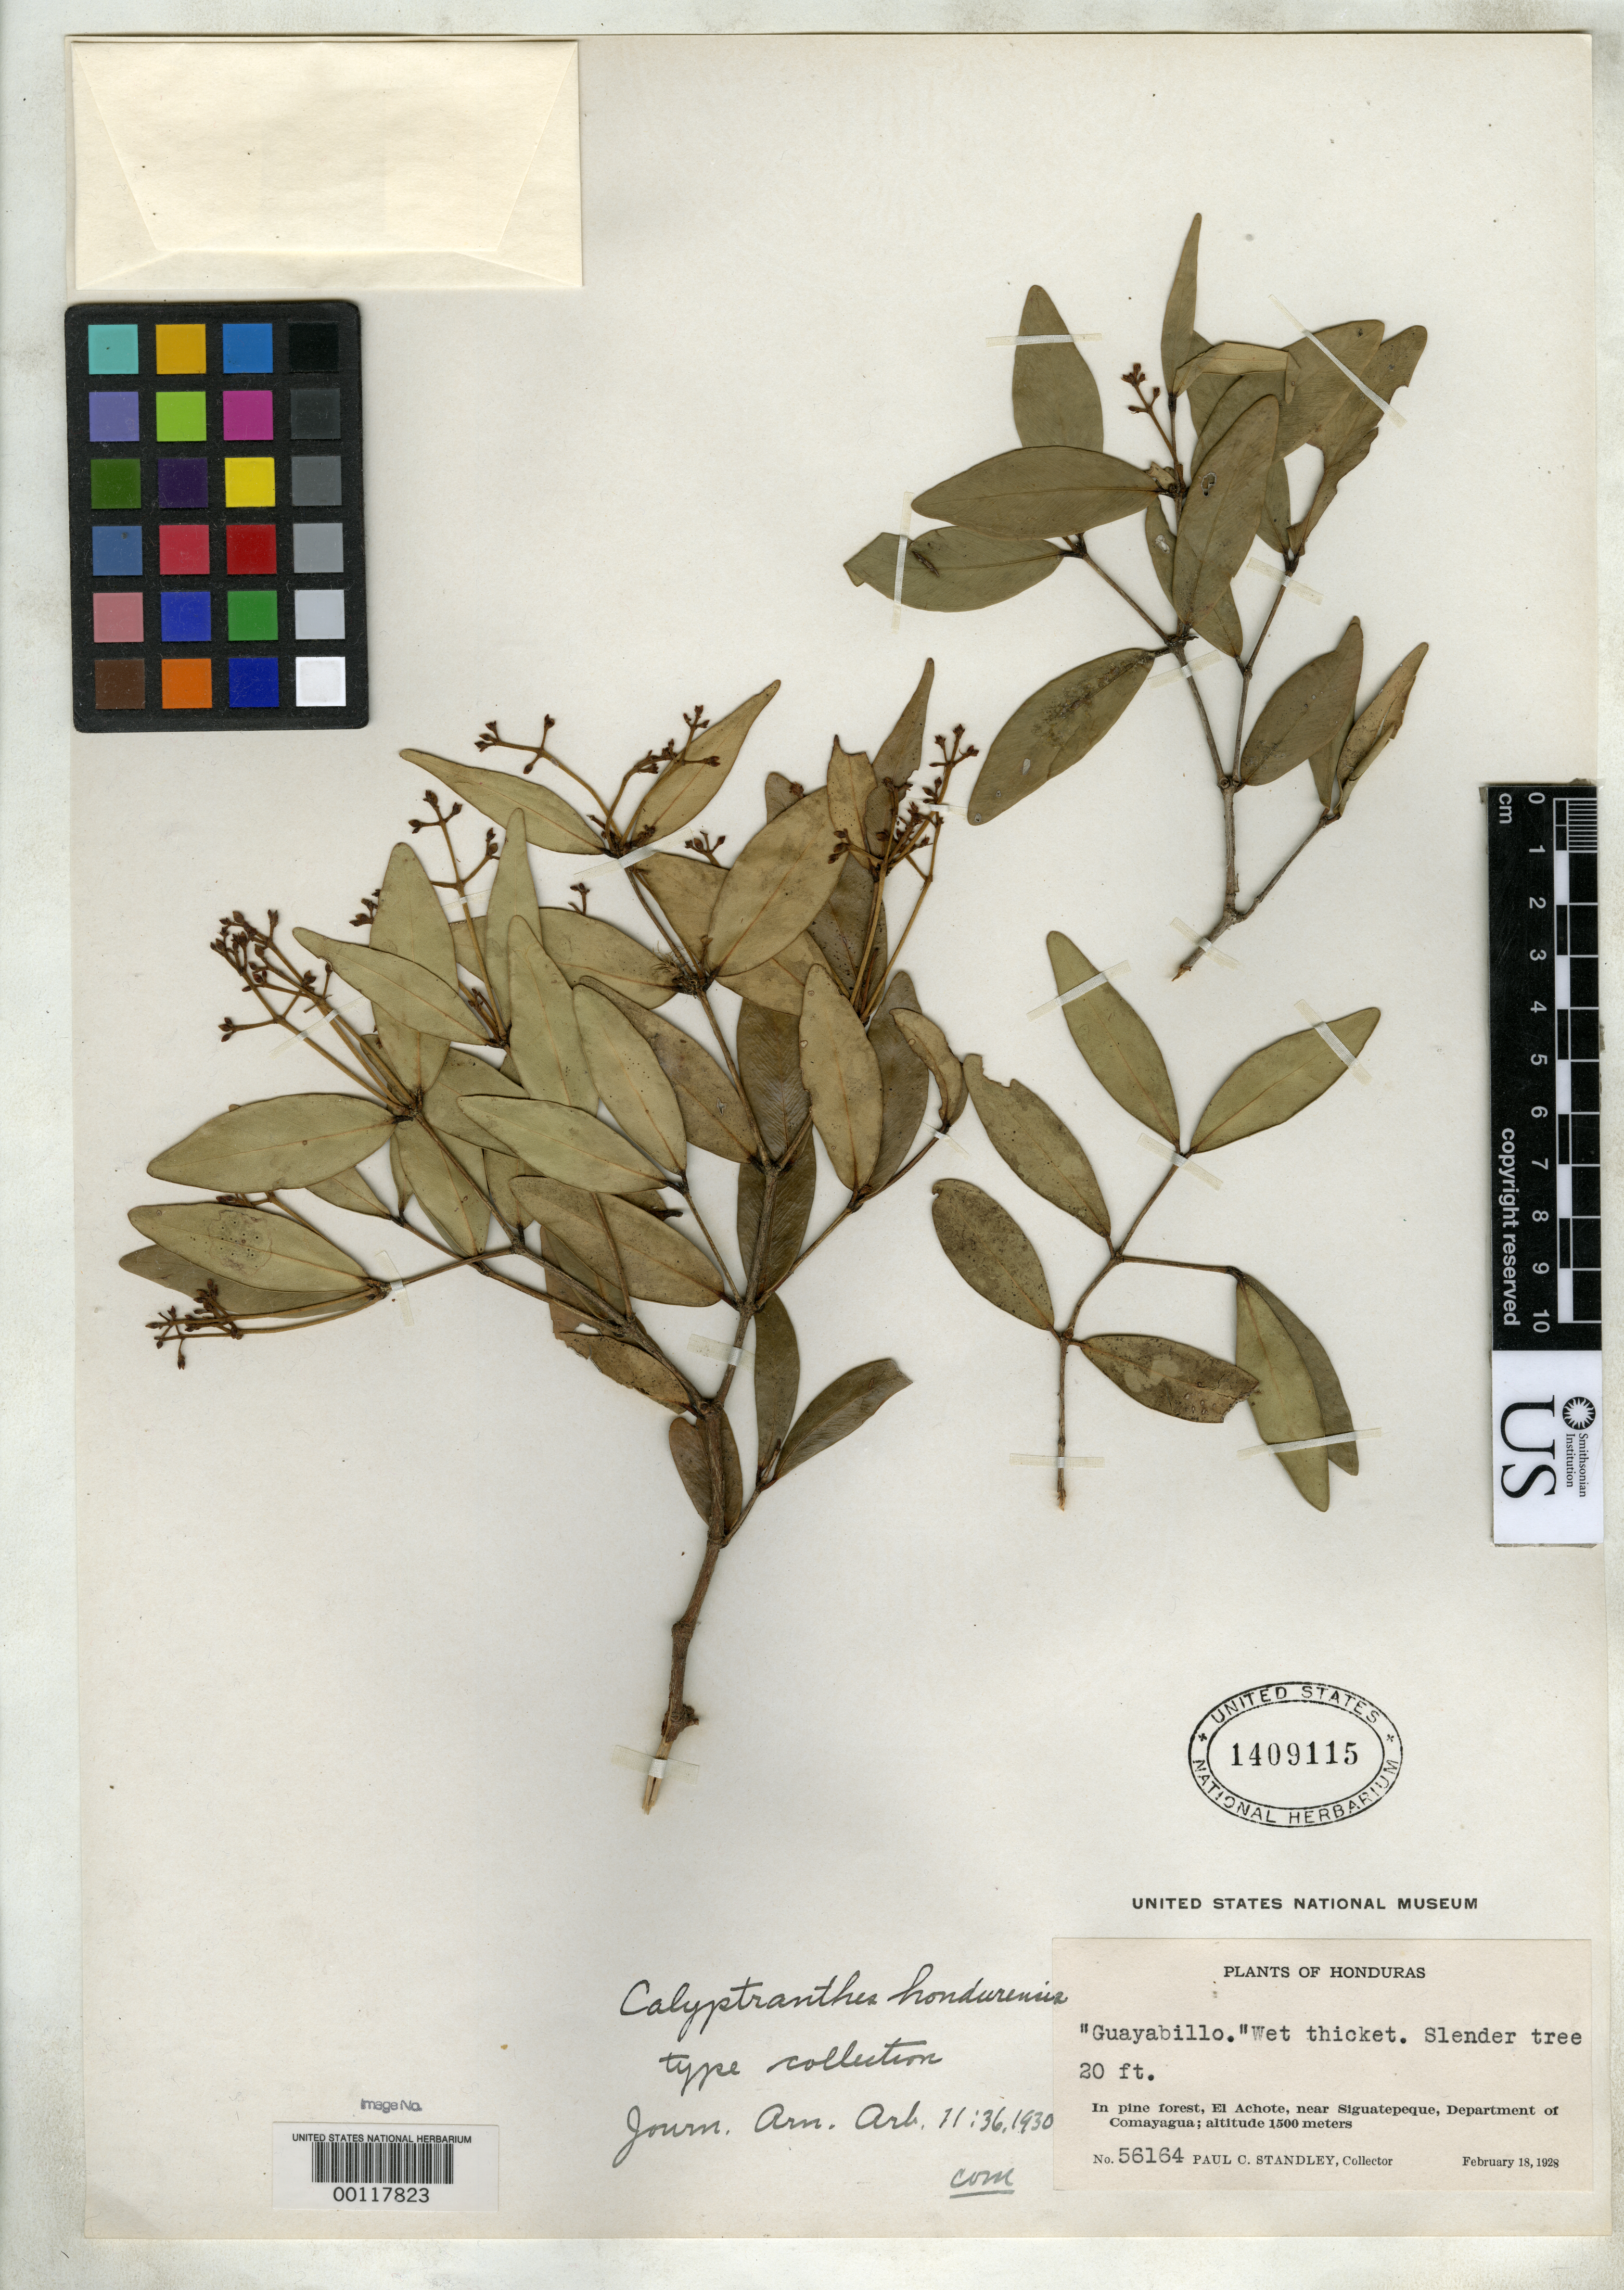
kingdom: Plantae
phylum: Tracheophyta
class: Magnoliopsida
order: Myrtales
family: Myrtaceae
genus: Calyptranthes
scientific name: Calyptranthes hondurensis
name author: Standl.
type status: Isotype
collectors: P. C. Standley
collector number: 56164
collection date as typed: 18 Feb 1928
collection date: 1928-02-18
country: Honduras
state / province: Comayagua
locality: Siguatepeque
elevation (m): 1500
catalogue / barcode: US 1409115